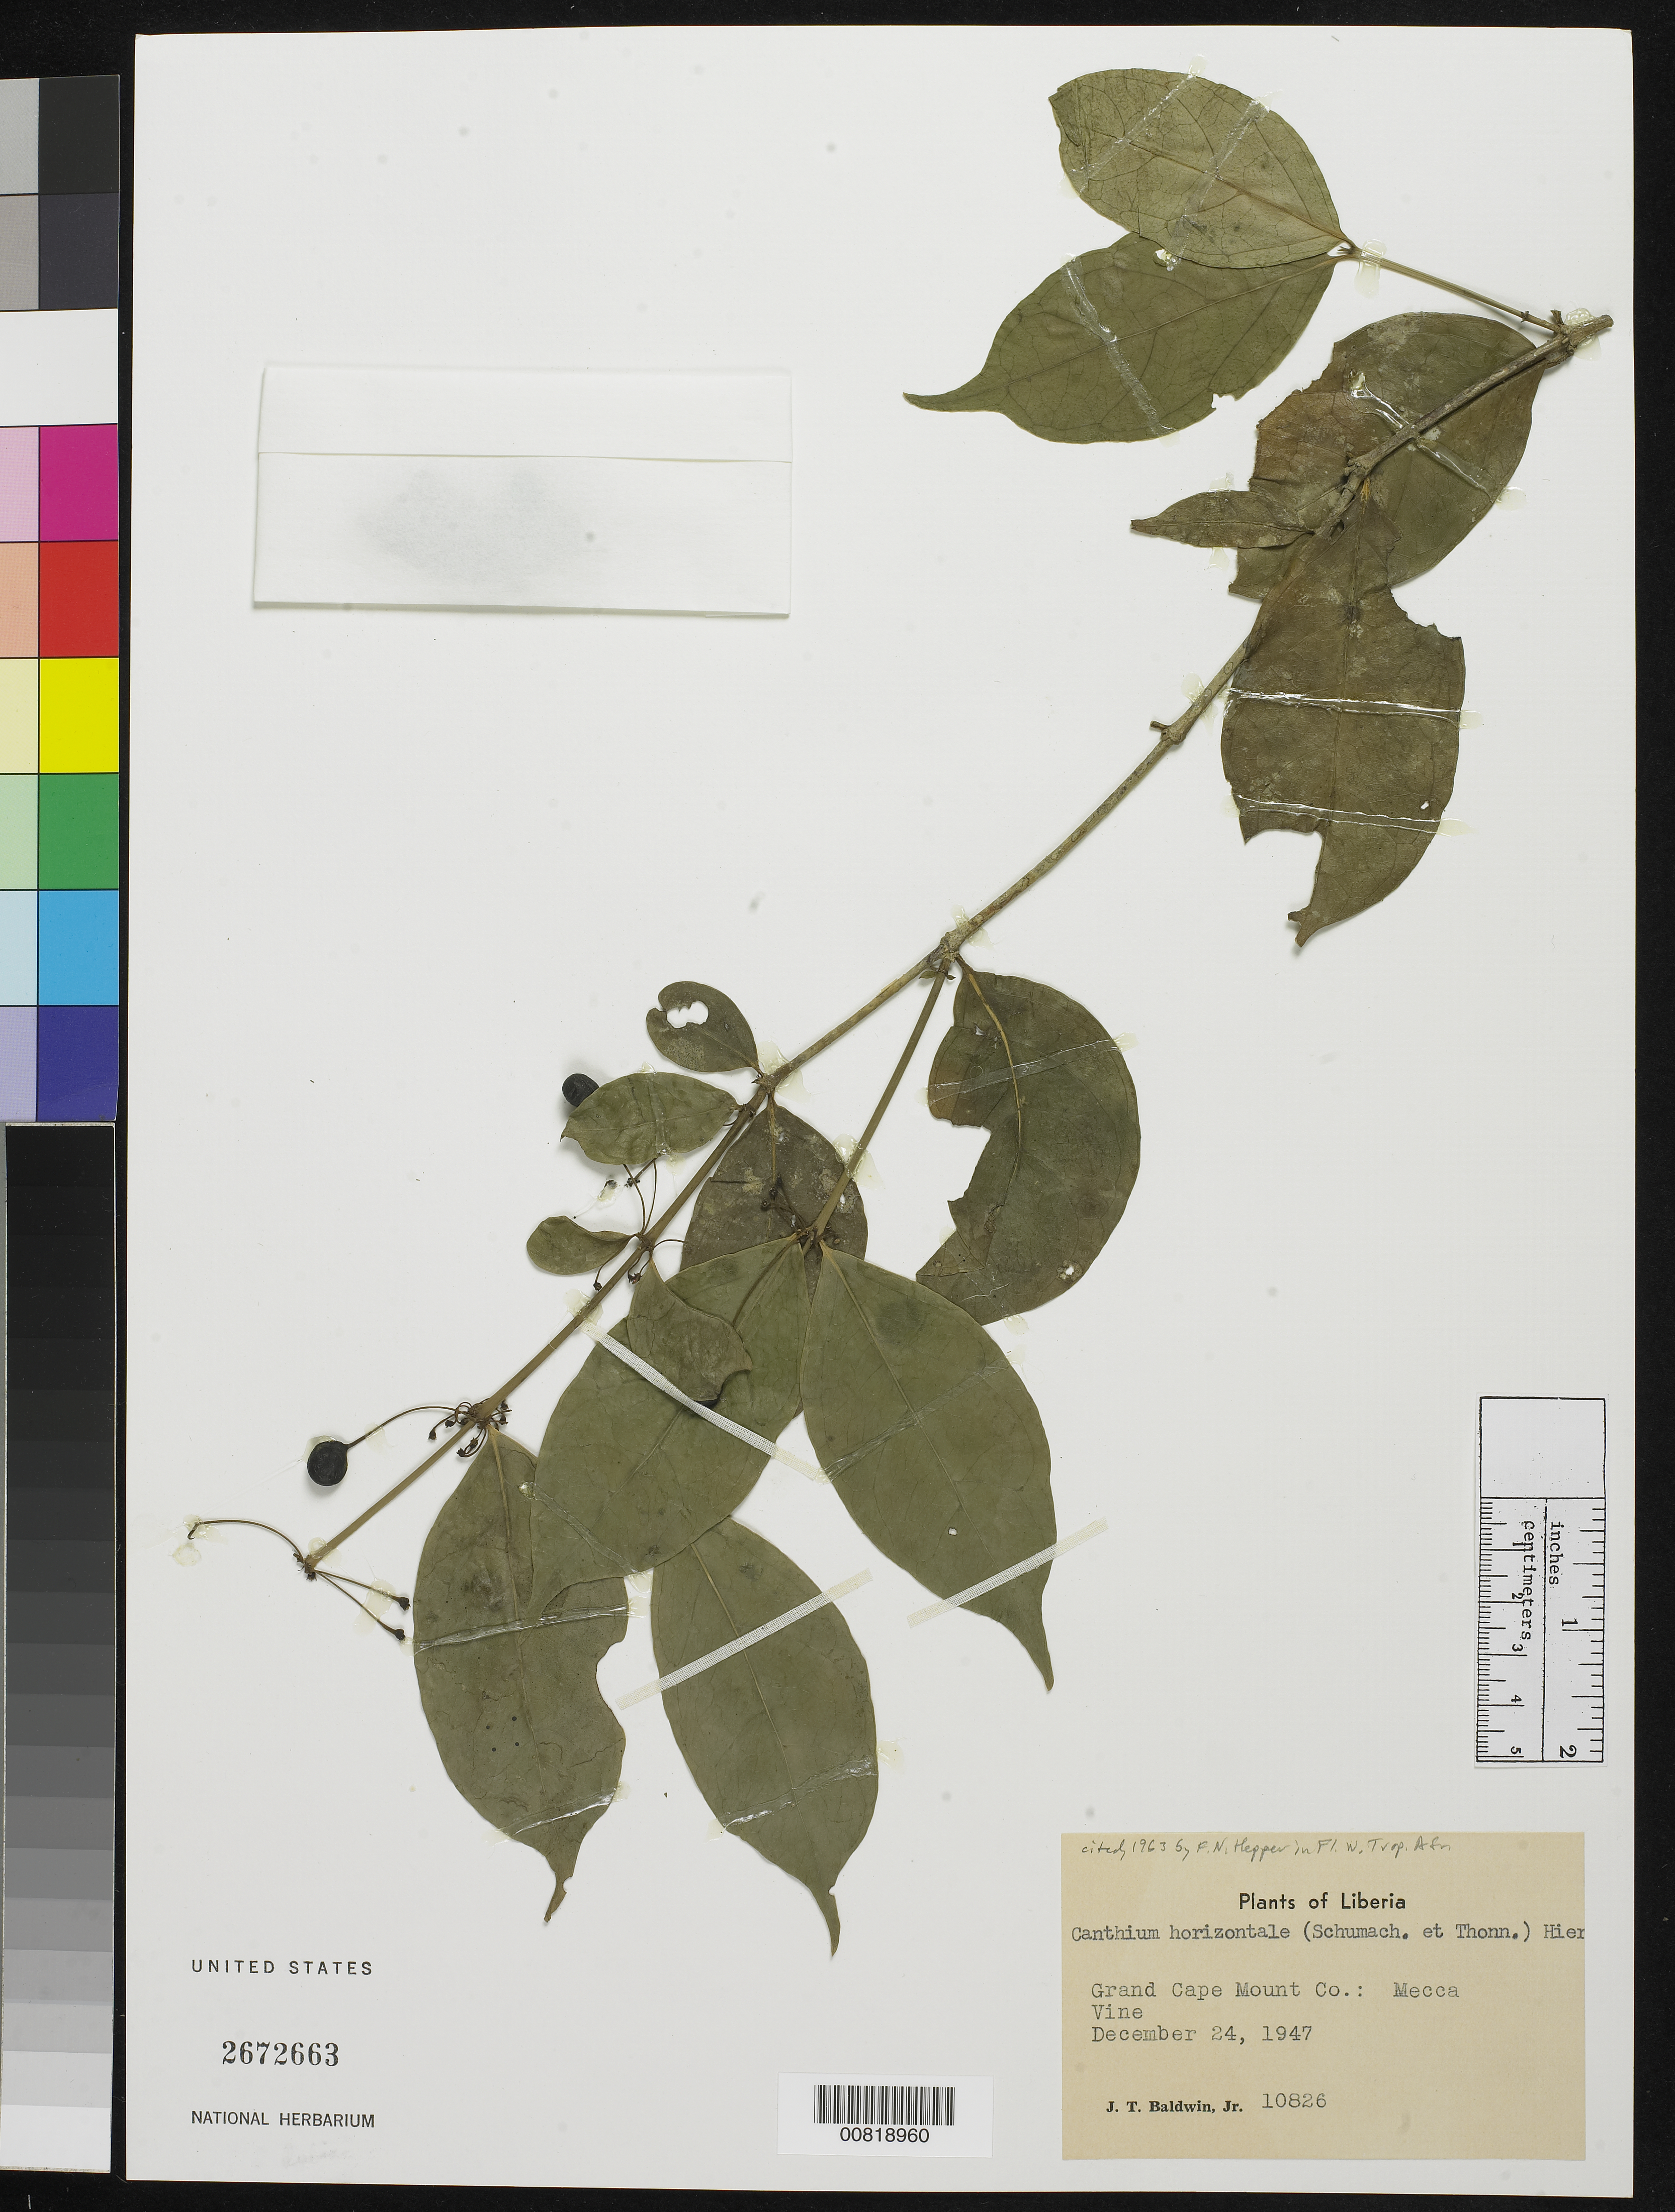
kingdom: Plantae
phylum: Tracheophyta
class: Magnoliopsida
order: Gentianales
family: Rubiaceae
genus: Canthium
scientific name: Canthium horizontale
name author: (Schumach.) Hiern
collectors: J. T. Baldwin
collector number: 10826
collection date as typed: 24 Dec 1947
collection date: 1947-12-24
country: Liberia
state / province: Grand Cape Mount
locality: Mecca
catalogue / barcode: US 2672663